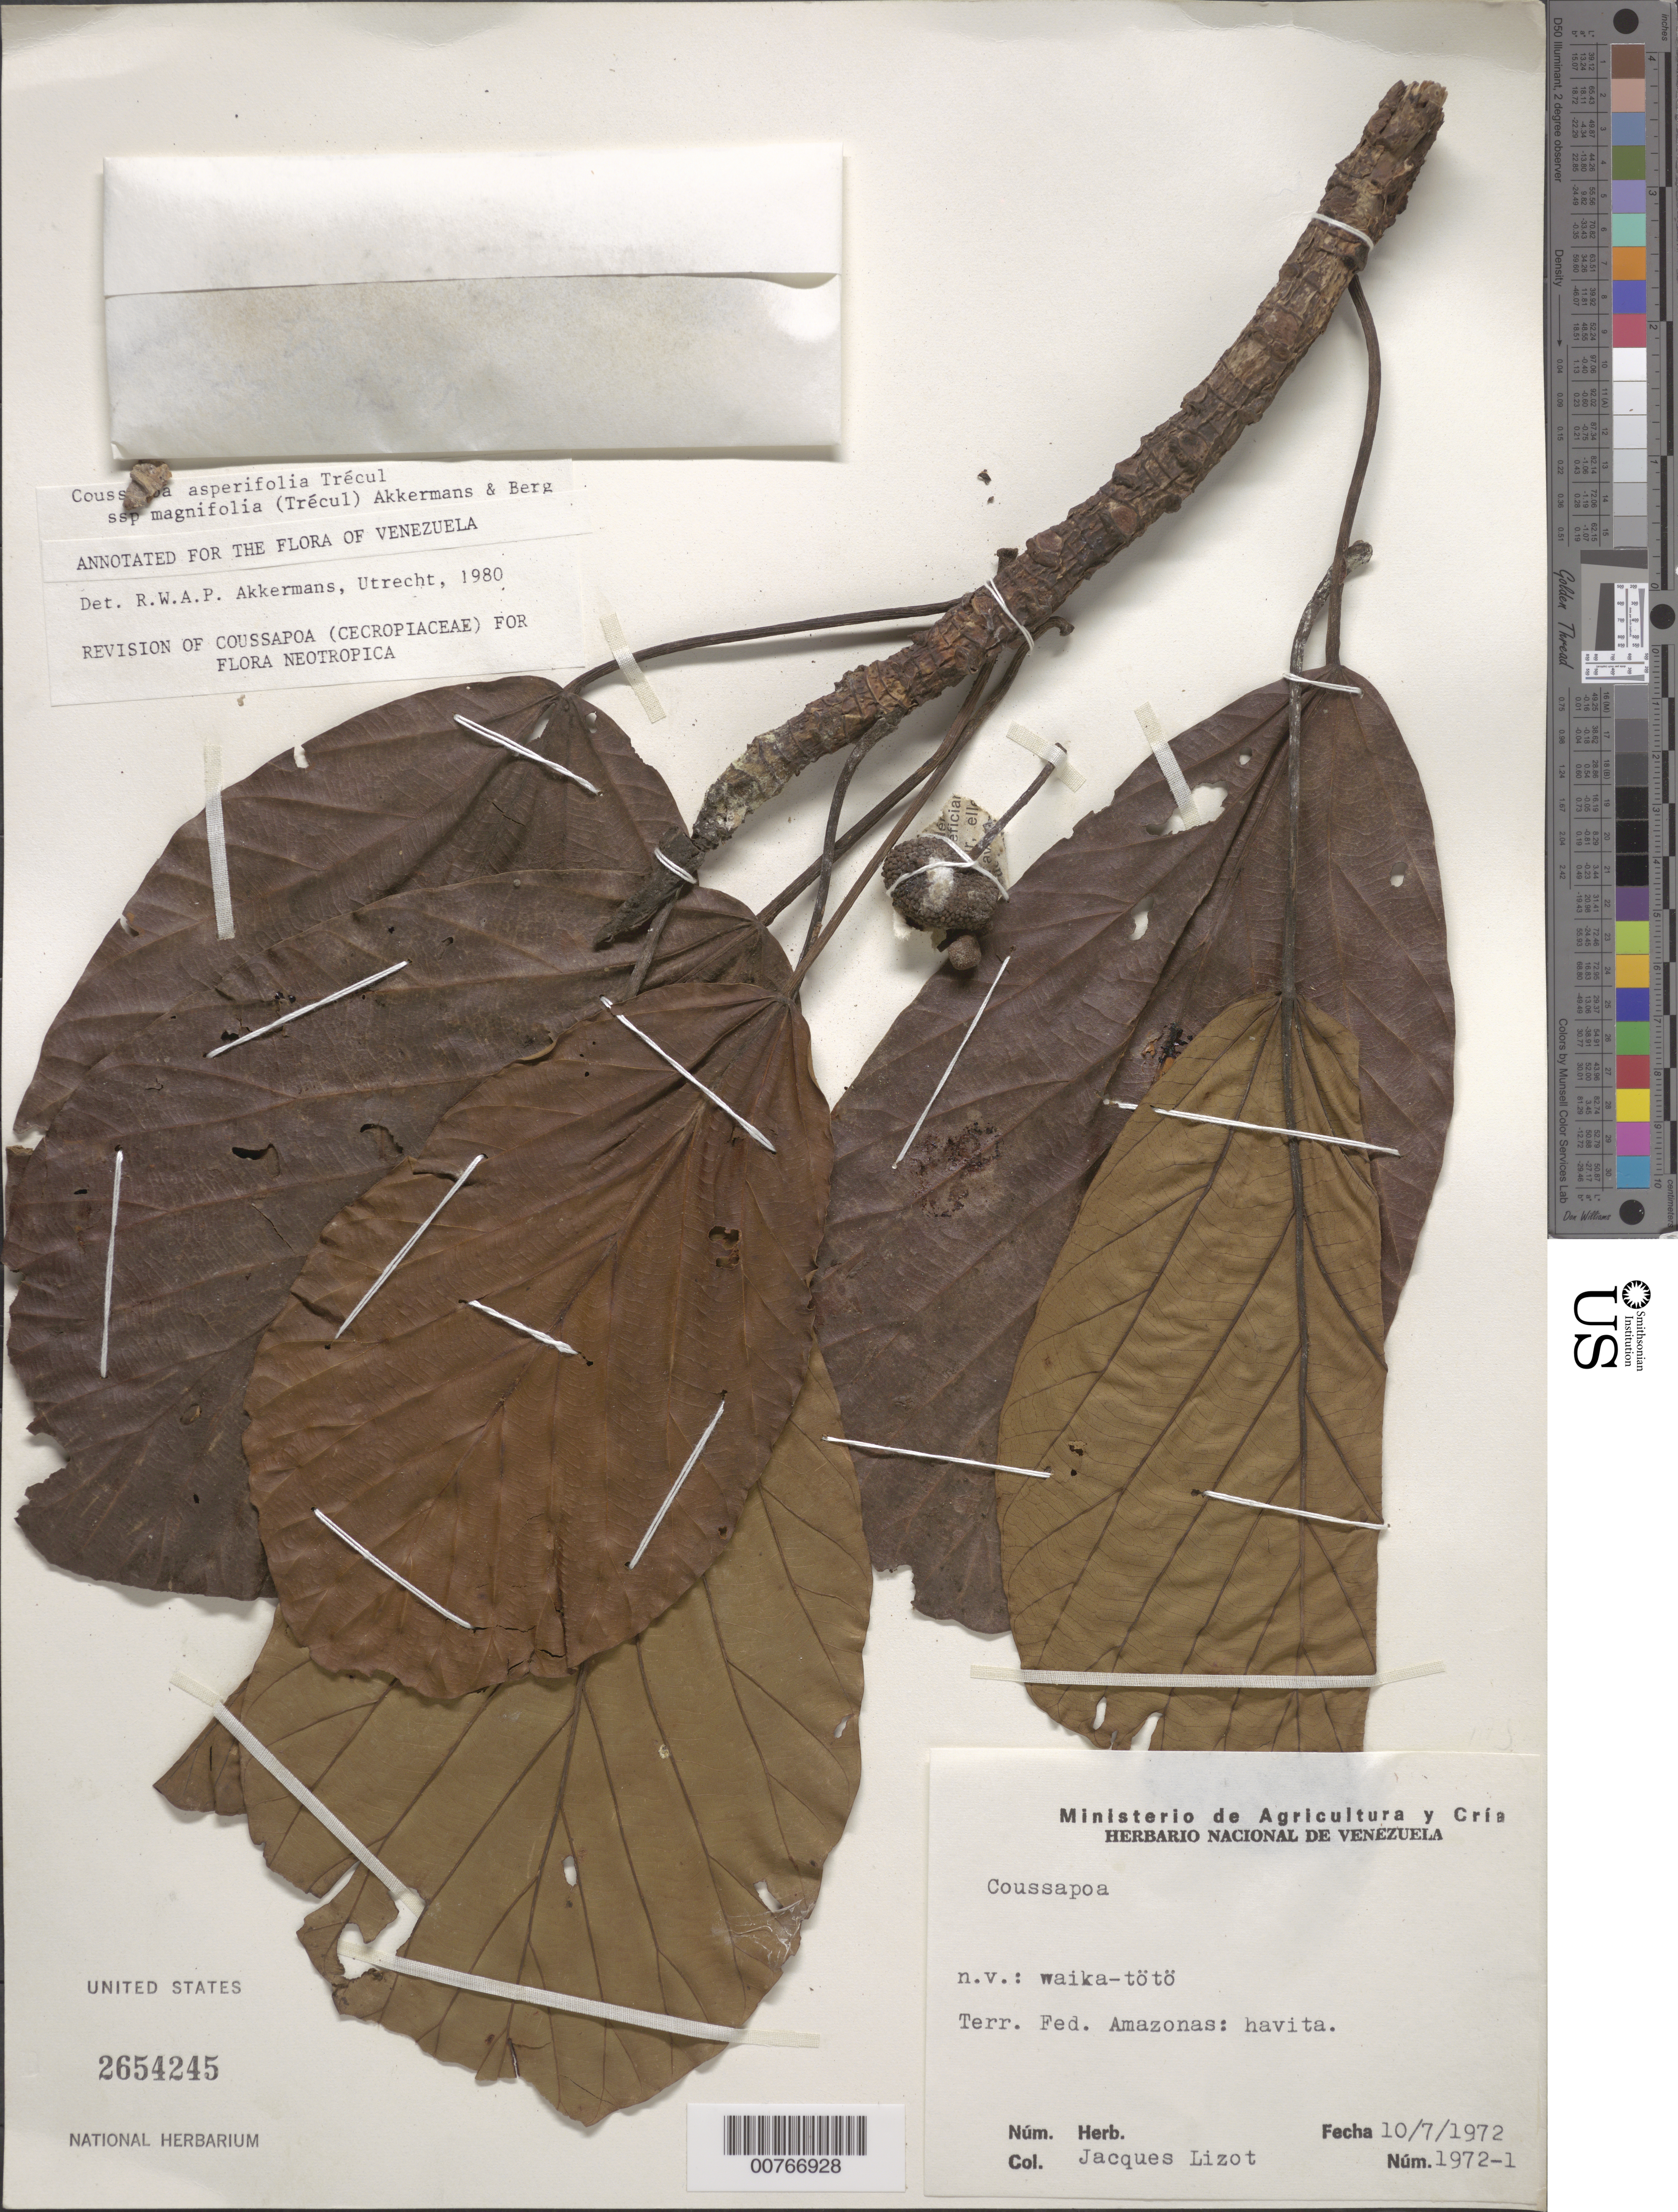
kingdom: Plantae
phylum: Tracheophyta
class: Magnoliopsida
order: Rosales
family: Urticaceae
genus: Coussapoa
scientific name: Coussapoa asperifolia subsp. magnifolia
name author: (Trécul) Akkermans & C.C. Berg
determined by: Akkermans, R. W. A. P.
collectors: J. Lizot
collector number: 1972 1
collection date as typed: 10-Jul-72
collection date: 1972-07-10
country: Venezuela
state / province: Amazonas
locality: Havita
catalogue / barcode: US 2654245